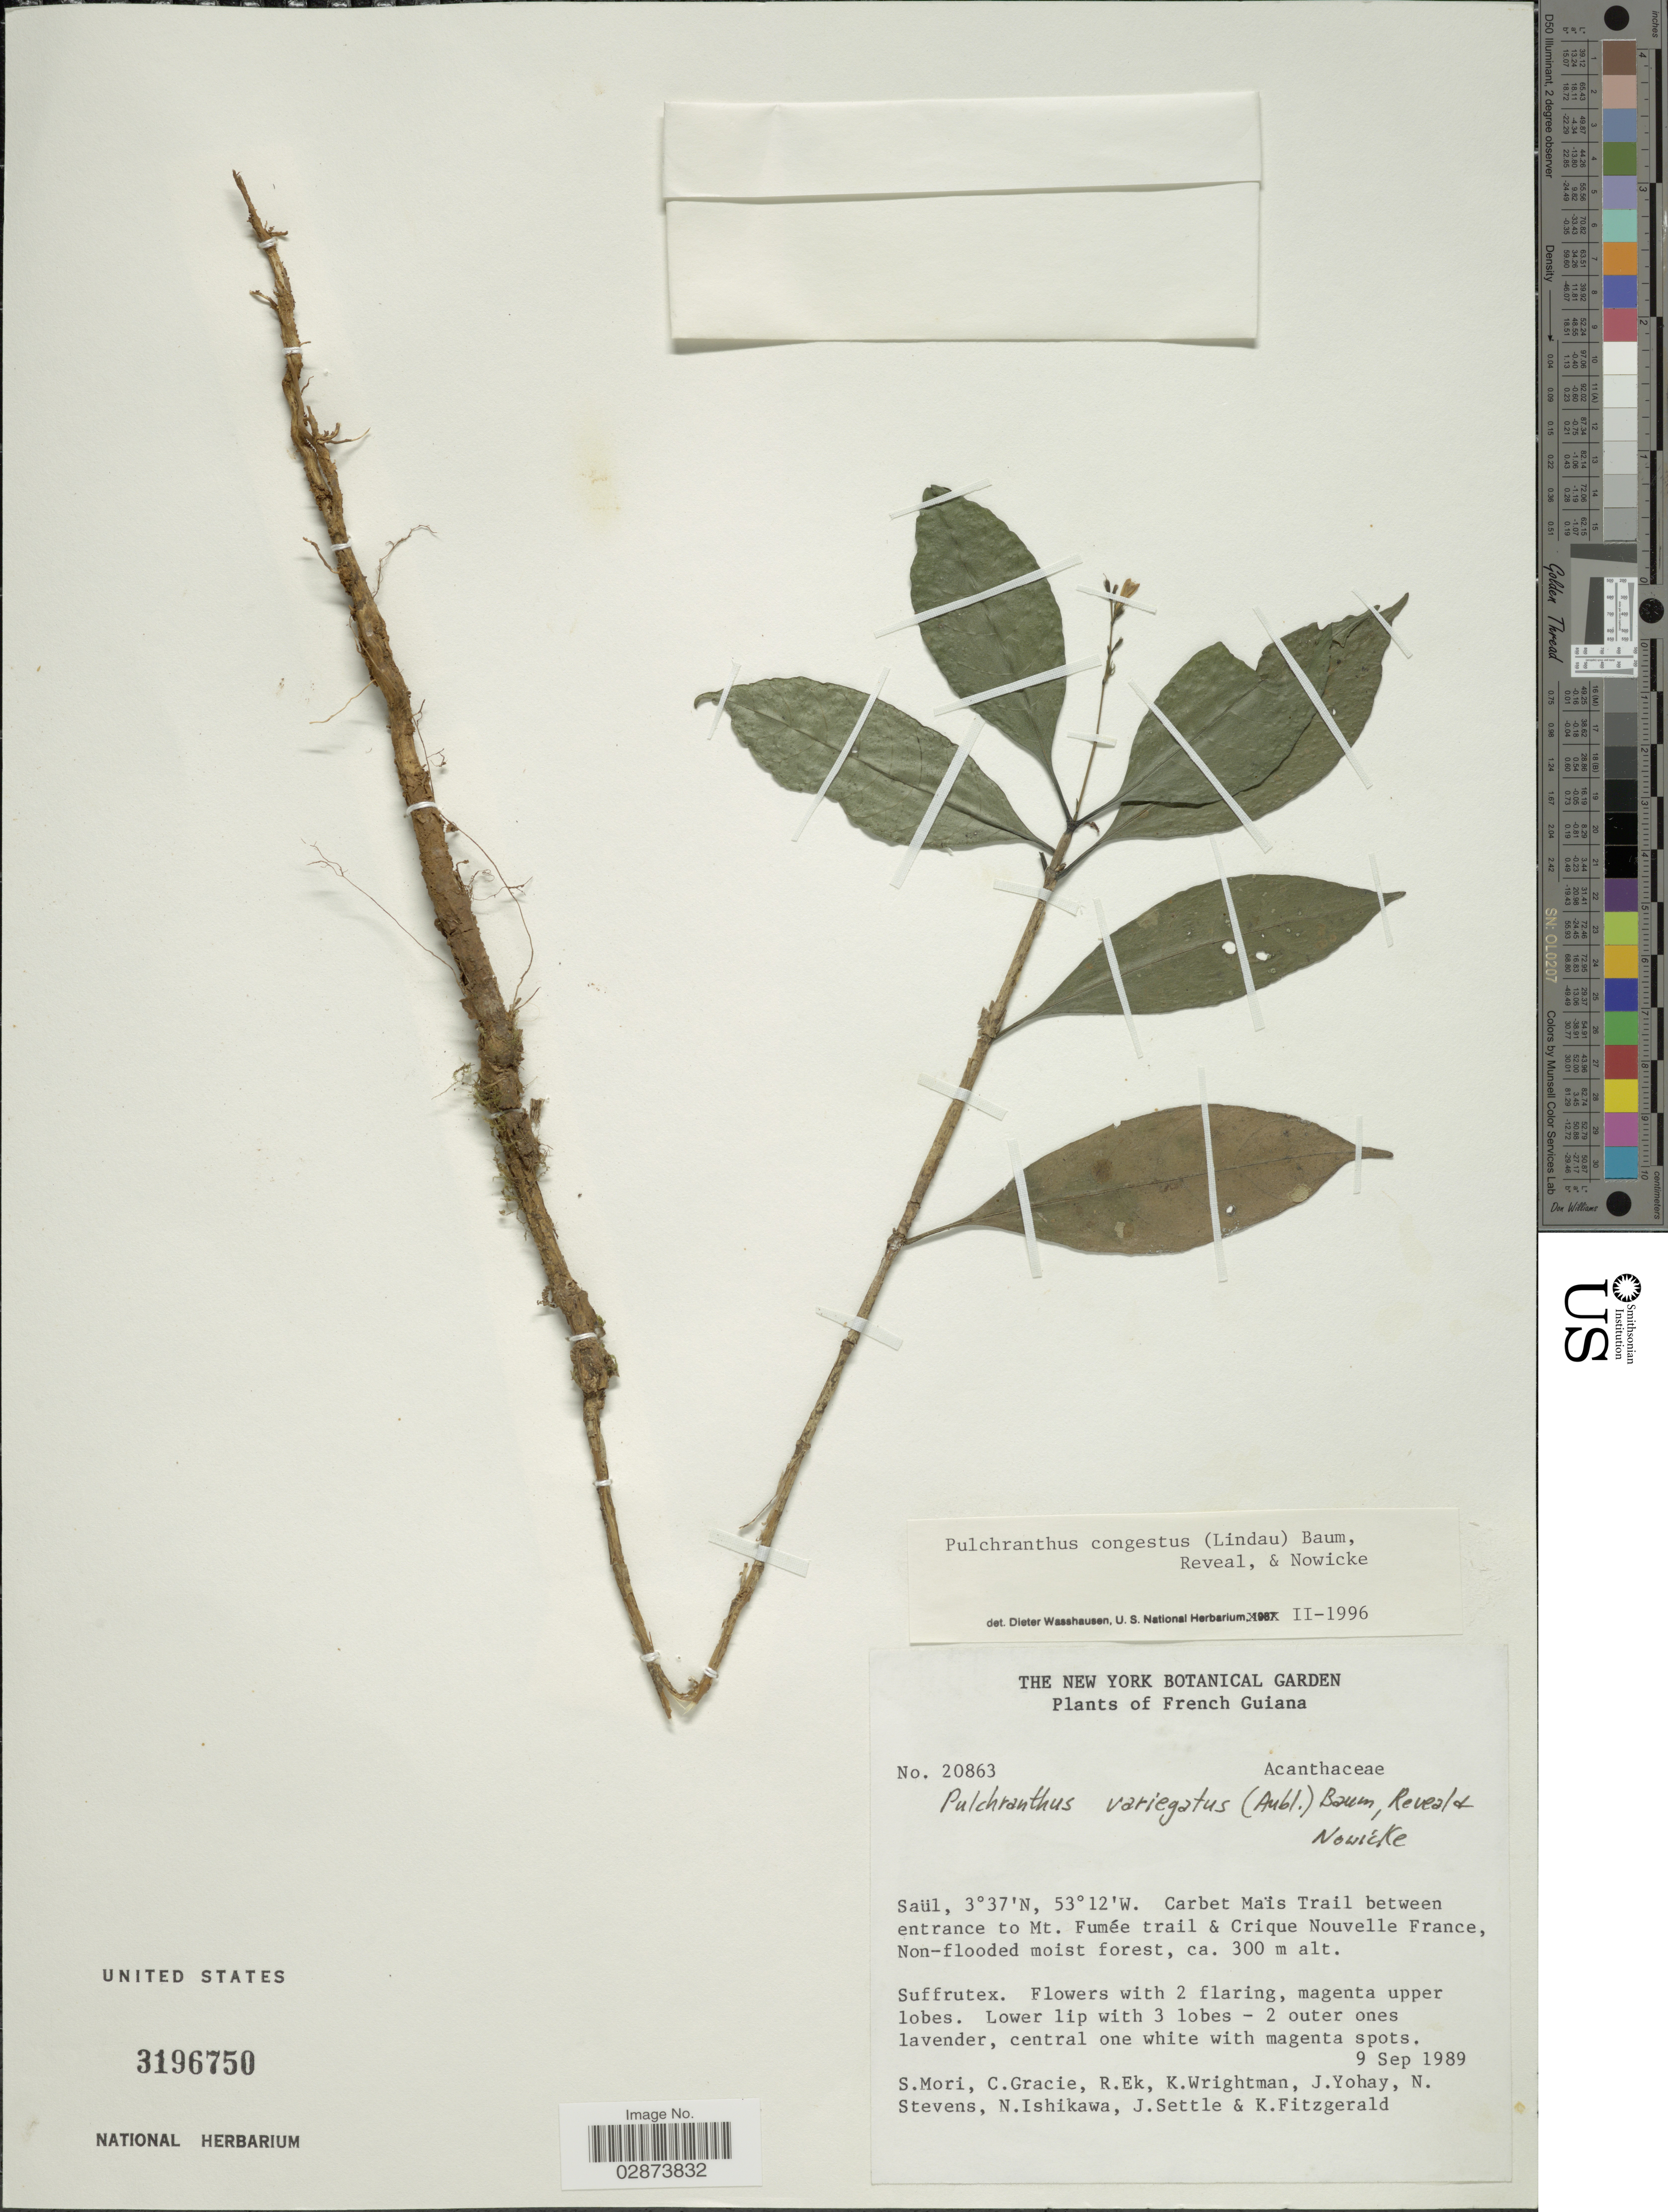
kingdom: Plantae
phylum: Tracheophyta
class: Magnoliopsida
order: Lamiales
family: Acanthaceae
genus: Pulchranthus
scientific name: Pulchranthus congestus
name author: (Lindau) V.M. Baum et al.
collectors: S. Mori, C. A. Gracie, R. Ek, K. Wrightman & et al.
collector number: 20863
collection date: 1989-09-09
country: French Guiana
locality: Saül. Carbet Maïs Trail between entrance to Mt. Fumée trail & Crique Nouvelle France.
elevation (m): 300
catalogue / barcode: US 3196750